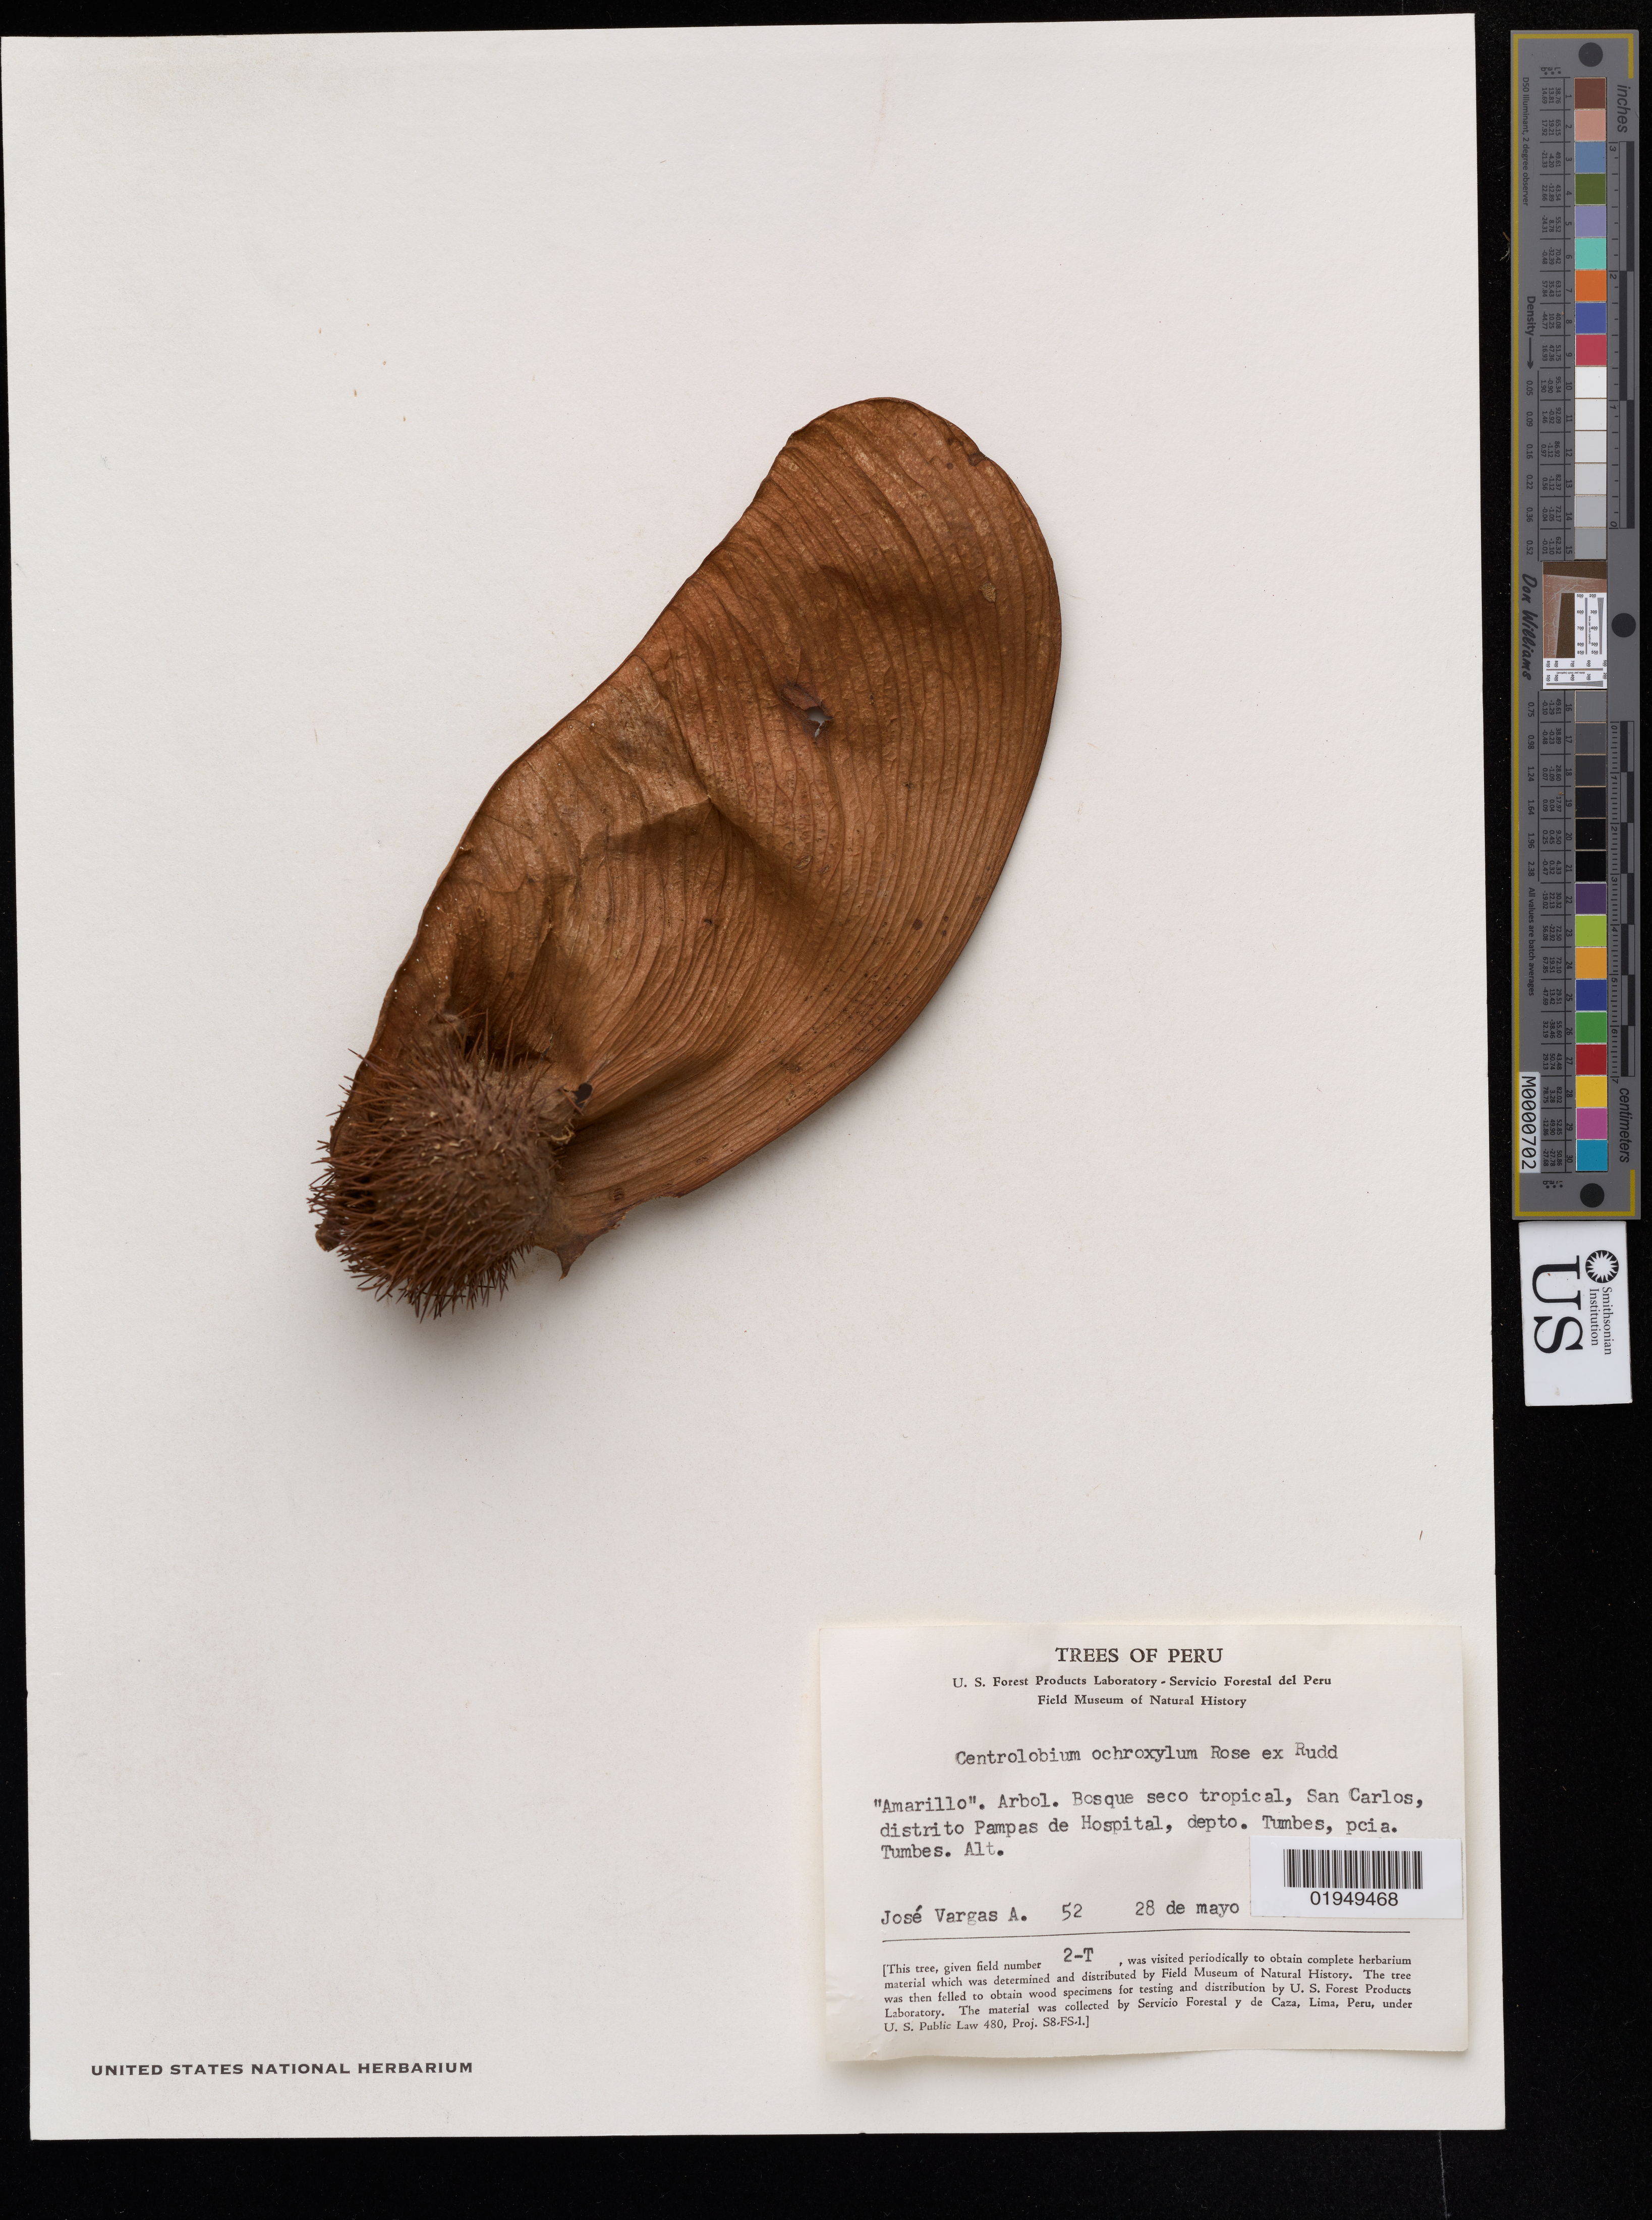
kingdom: Plantae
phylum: Tracheophyta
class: Magnoliopsida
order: Fabales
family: Fabaceae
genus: Centrolobium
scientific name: Centrolobium ochroxylum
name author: Rose ex Rudd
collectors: J. Vargas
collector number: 52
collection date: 1965-05-28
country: Peru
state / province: Amazonas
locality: Amarillo. Arbol. Bosque seco tropical, San Carlos, distrito Pampas de Hospital.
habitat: bosque seco tropical